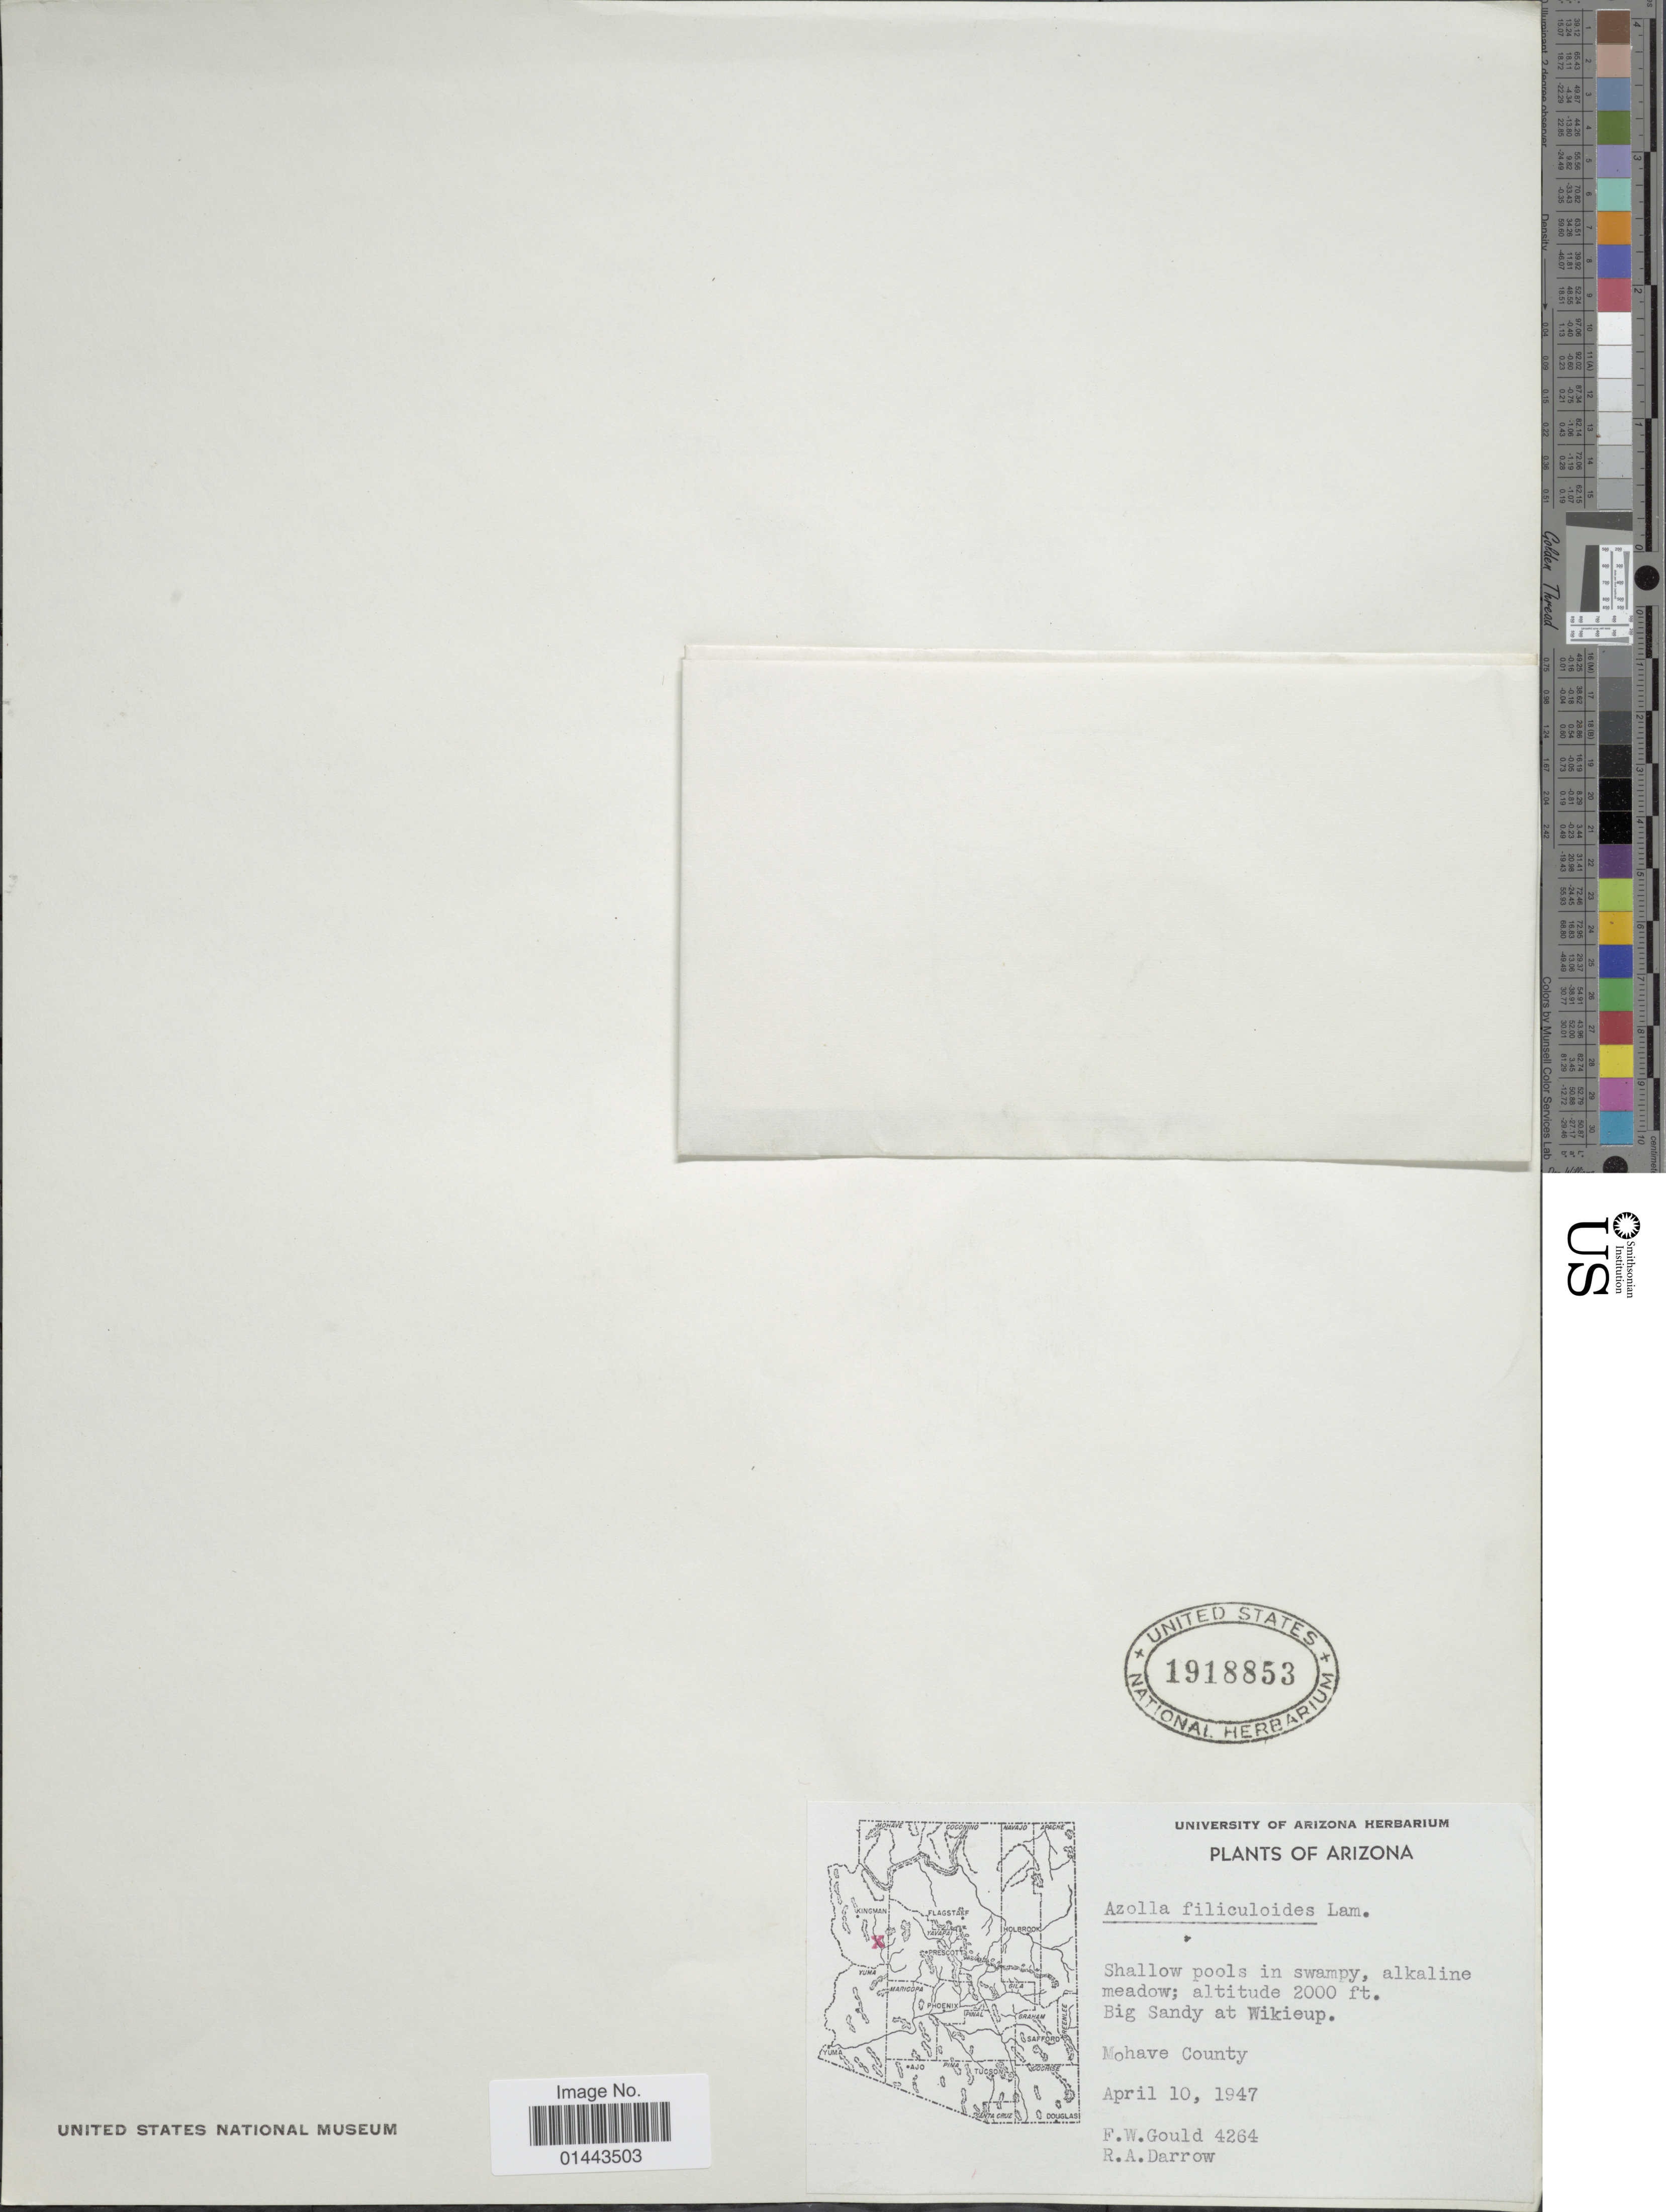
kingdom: Plantae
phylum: Tracheophyta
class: Polypodiopsida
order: Salviniales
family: Salviniaceae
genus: Azolla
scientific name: Azolla filiculoides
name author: Lam.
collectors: F. W. Gould & R. A. Darrow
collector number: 4264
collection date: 1947-04-10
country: United States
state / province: Arizona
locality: Shallow pools in swampy, alkaline meadow. Big Sandy at Wikieup. Mohave County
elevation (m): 610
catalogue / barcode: US 1918853